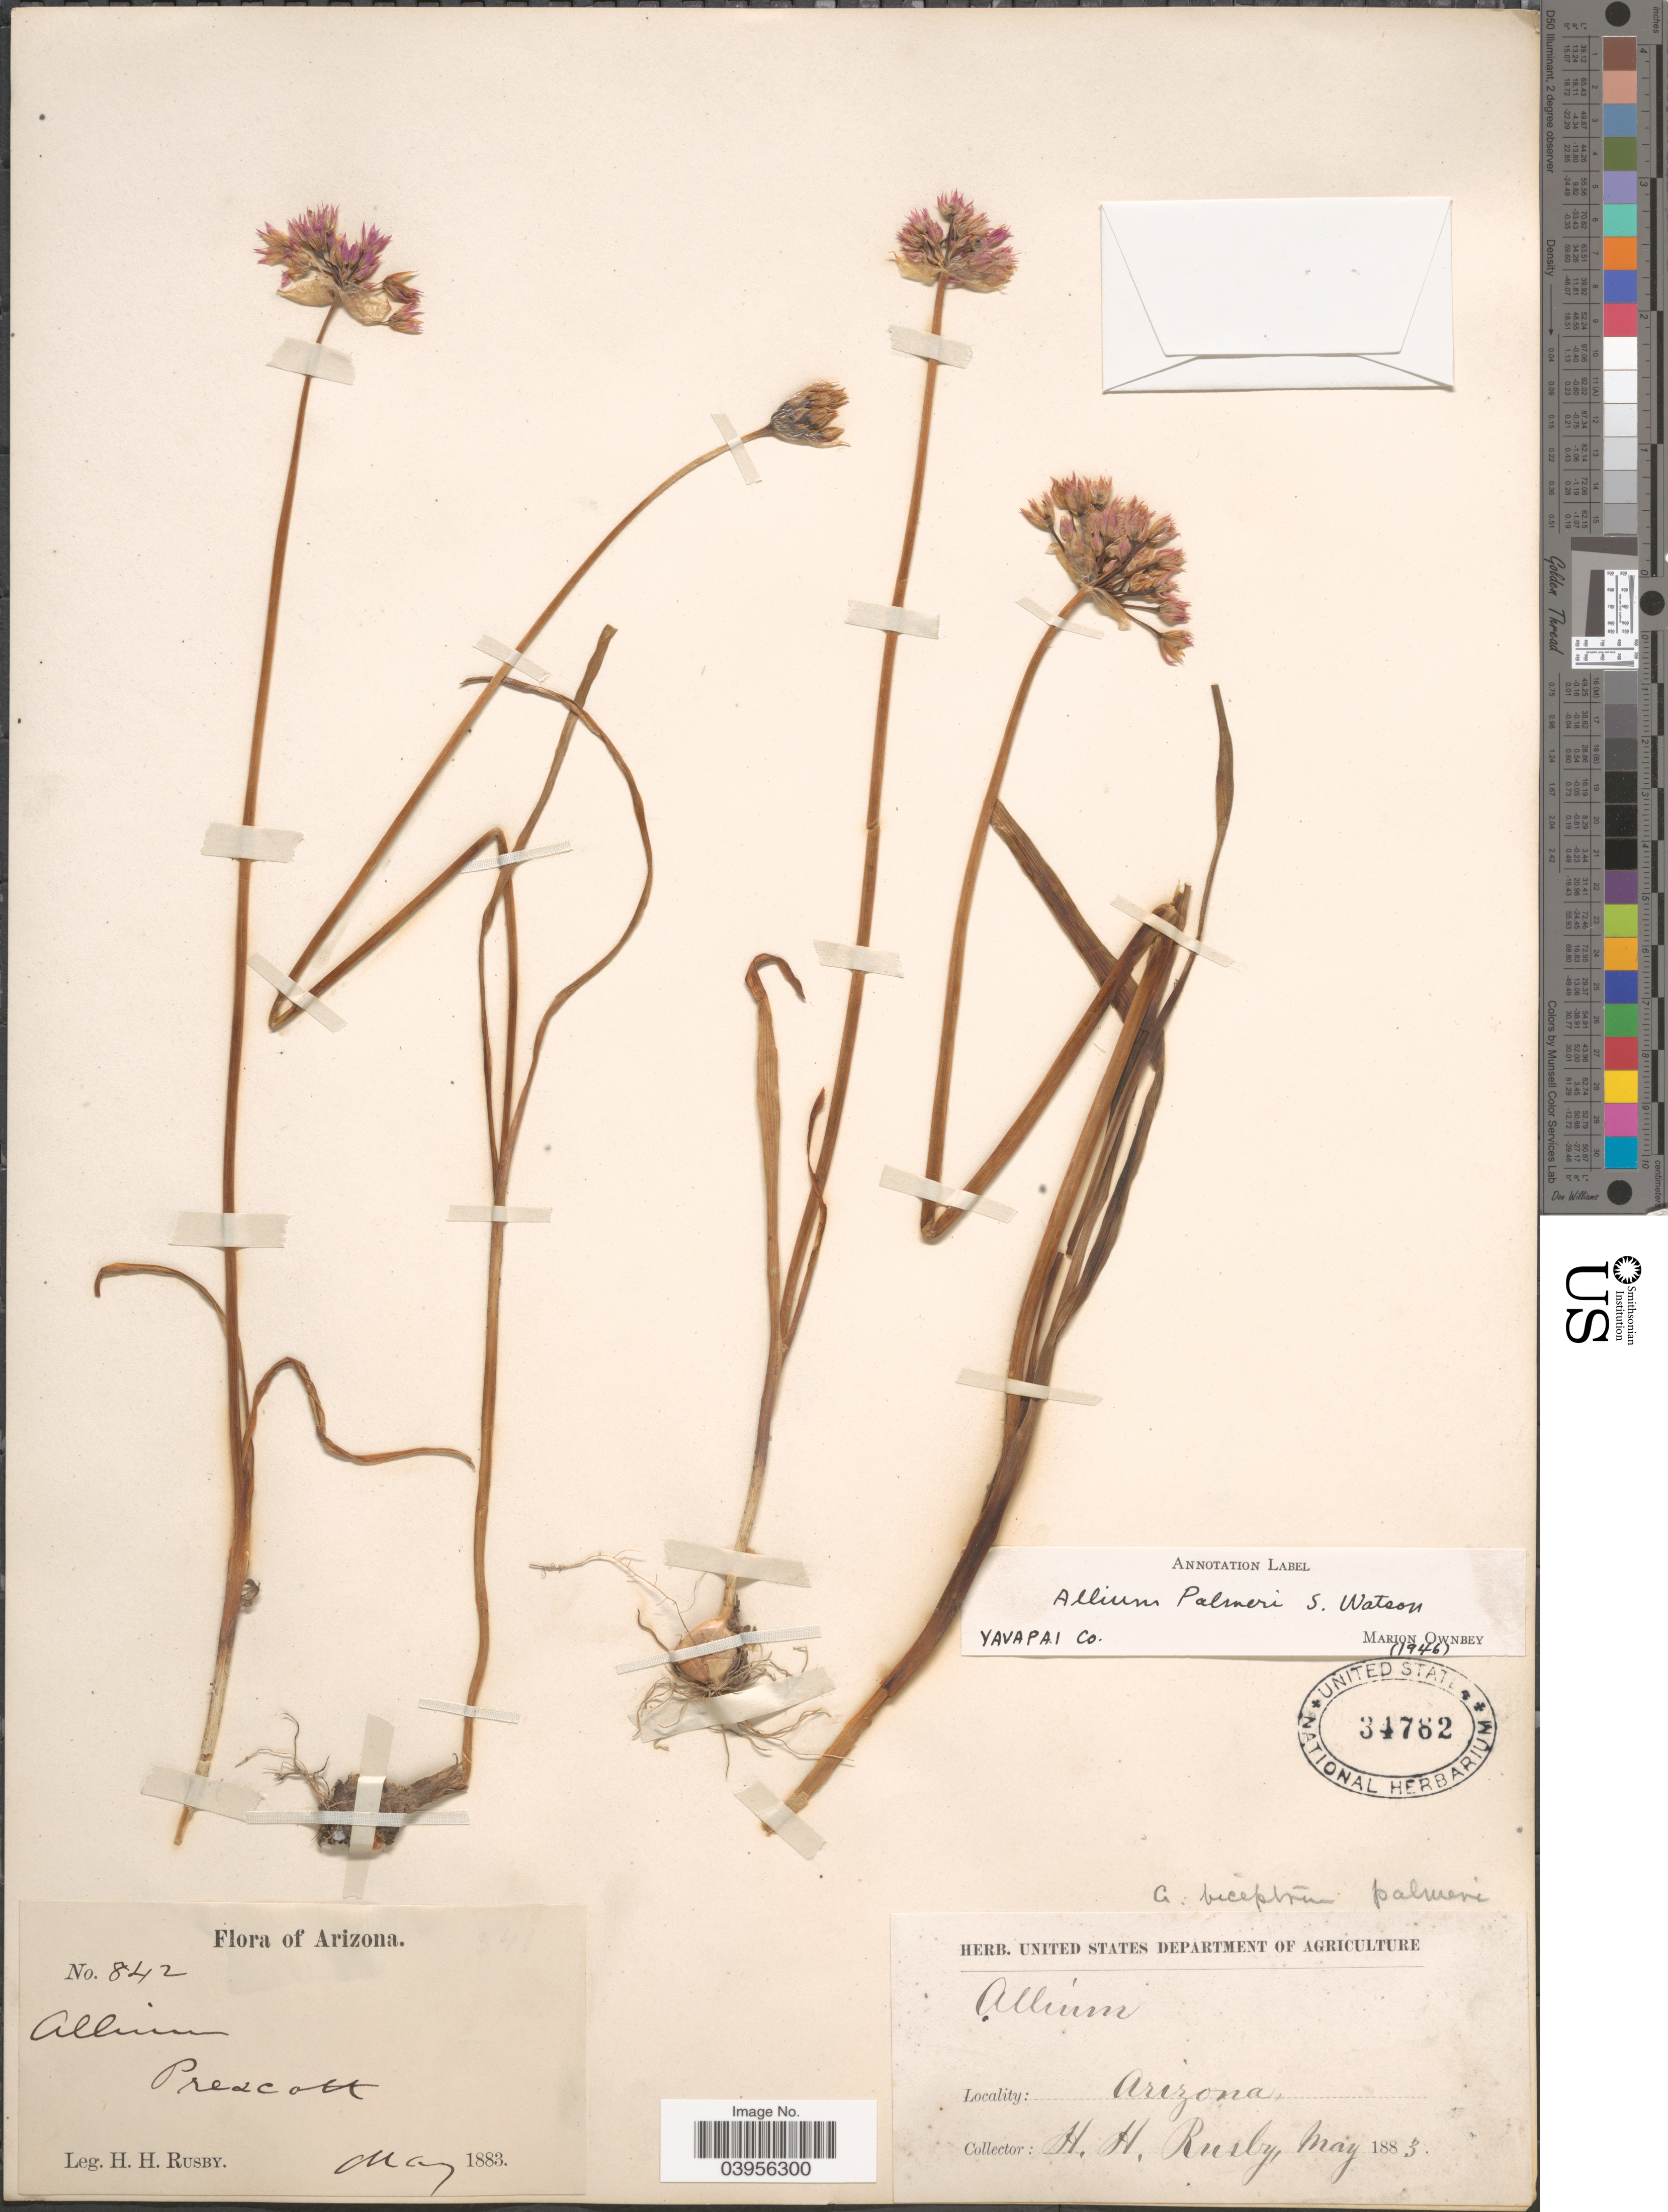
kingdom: Plantae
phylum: Tracheophyta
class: Liliopsida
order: Asparagales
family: Amaryllidaceae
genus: Allium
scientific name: Allium palmeri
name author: S. Watson in C. King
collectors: H. H. Rusby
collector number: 842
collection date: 1883-05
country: United States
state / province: Arizona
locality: Prescott.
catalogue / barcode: US 34762